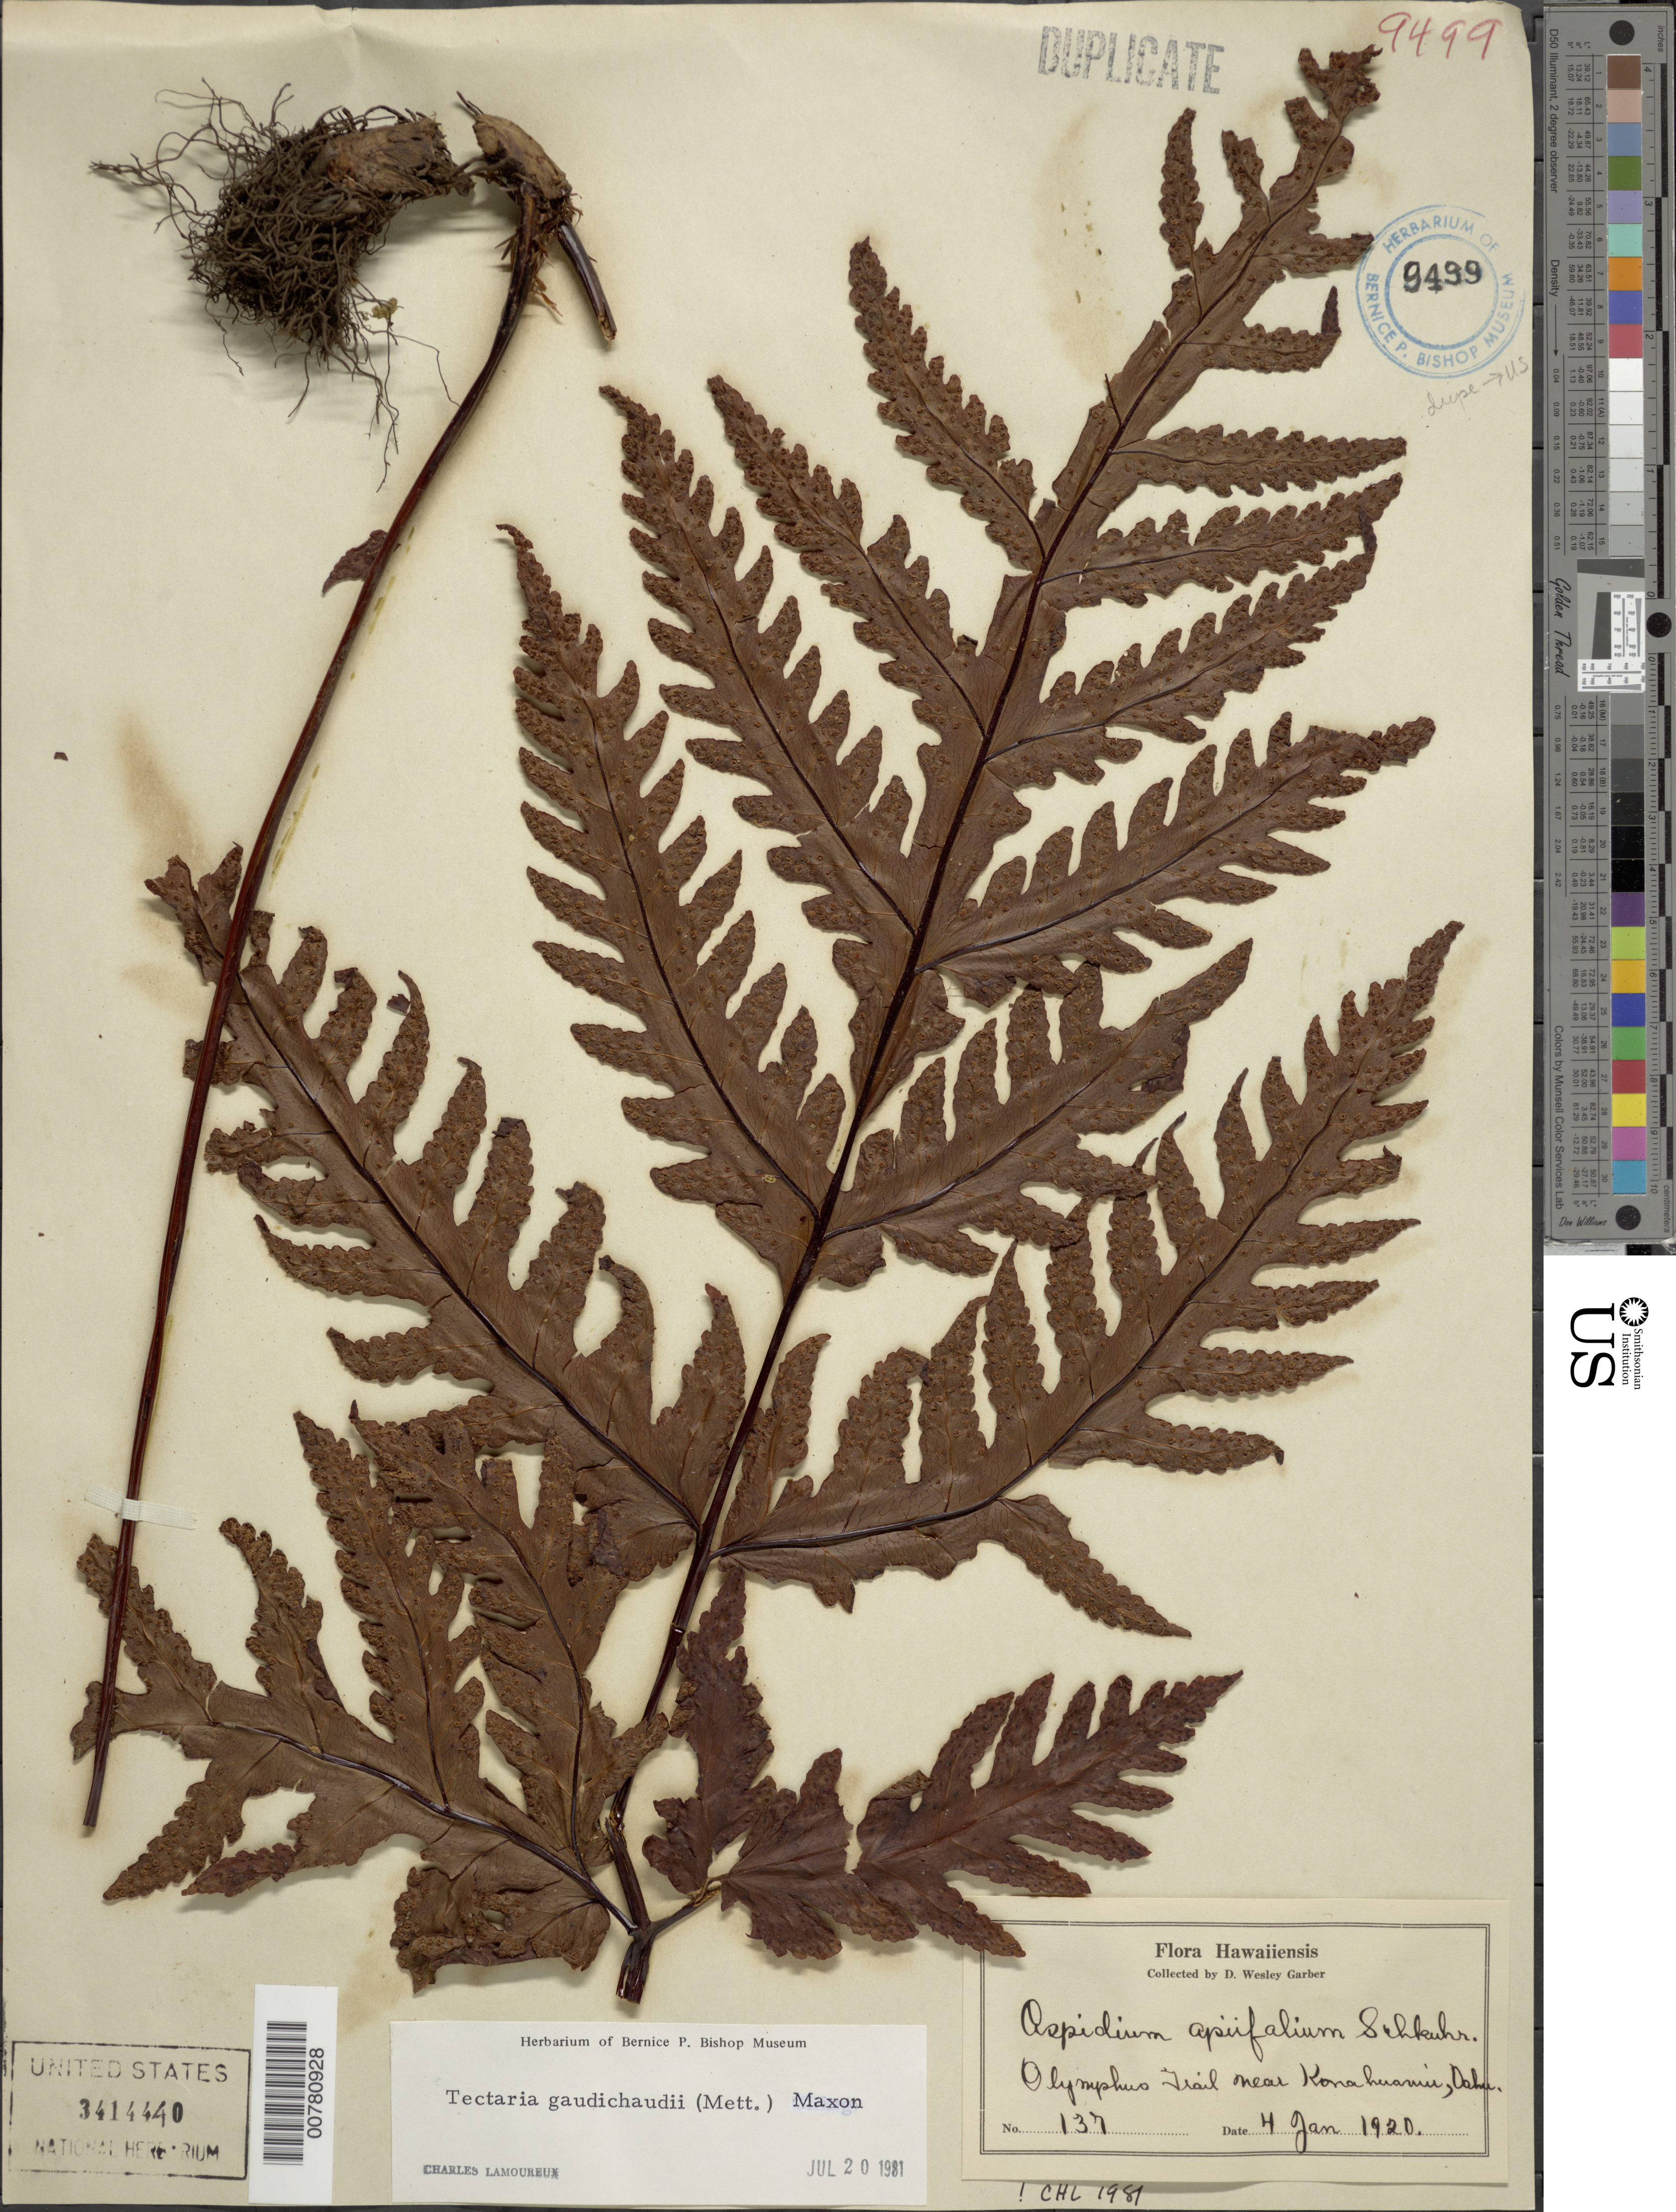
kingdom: Plantae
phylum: Tracheophyta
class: Polypodiopsida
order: Polypodiales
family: Tectariaceae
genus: Tectaria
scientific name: Tectaria gaudichaudii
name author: (Mett.) Maxon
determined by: Lamoureux, C. H.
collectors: D. W. Garber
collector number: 137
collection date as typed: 4 Jan 1920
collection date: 1920-01-04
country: United States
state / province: Hawaii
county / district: Honolulu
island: Oahu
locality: Olympus Trail near Konahuanui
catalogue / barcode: US 3414440